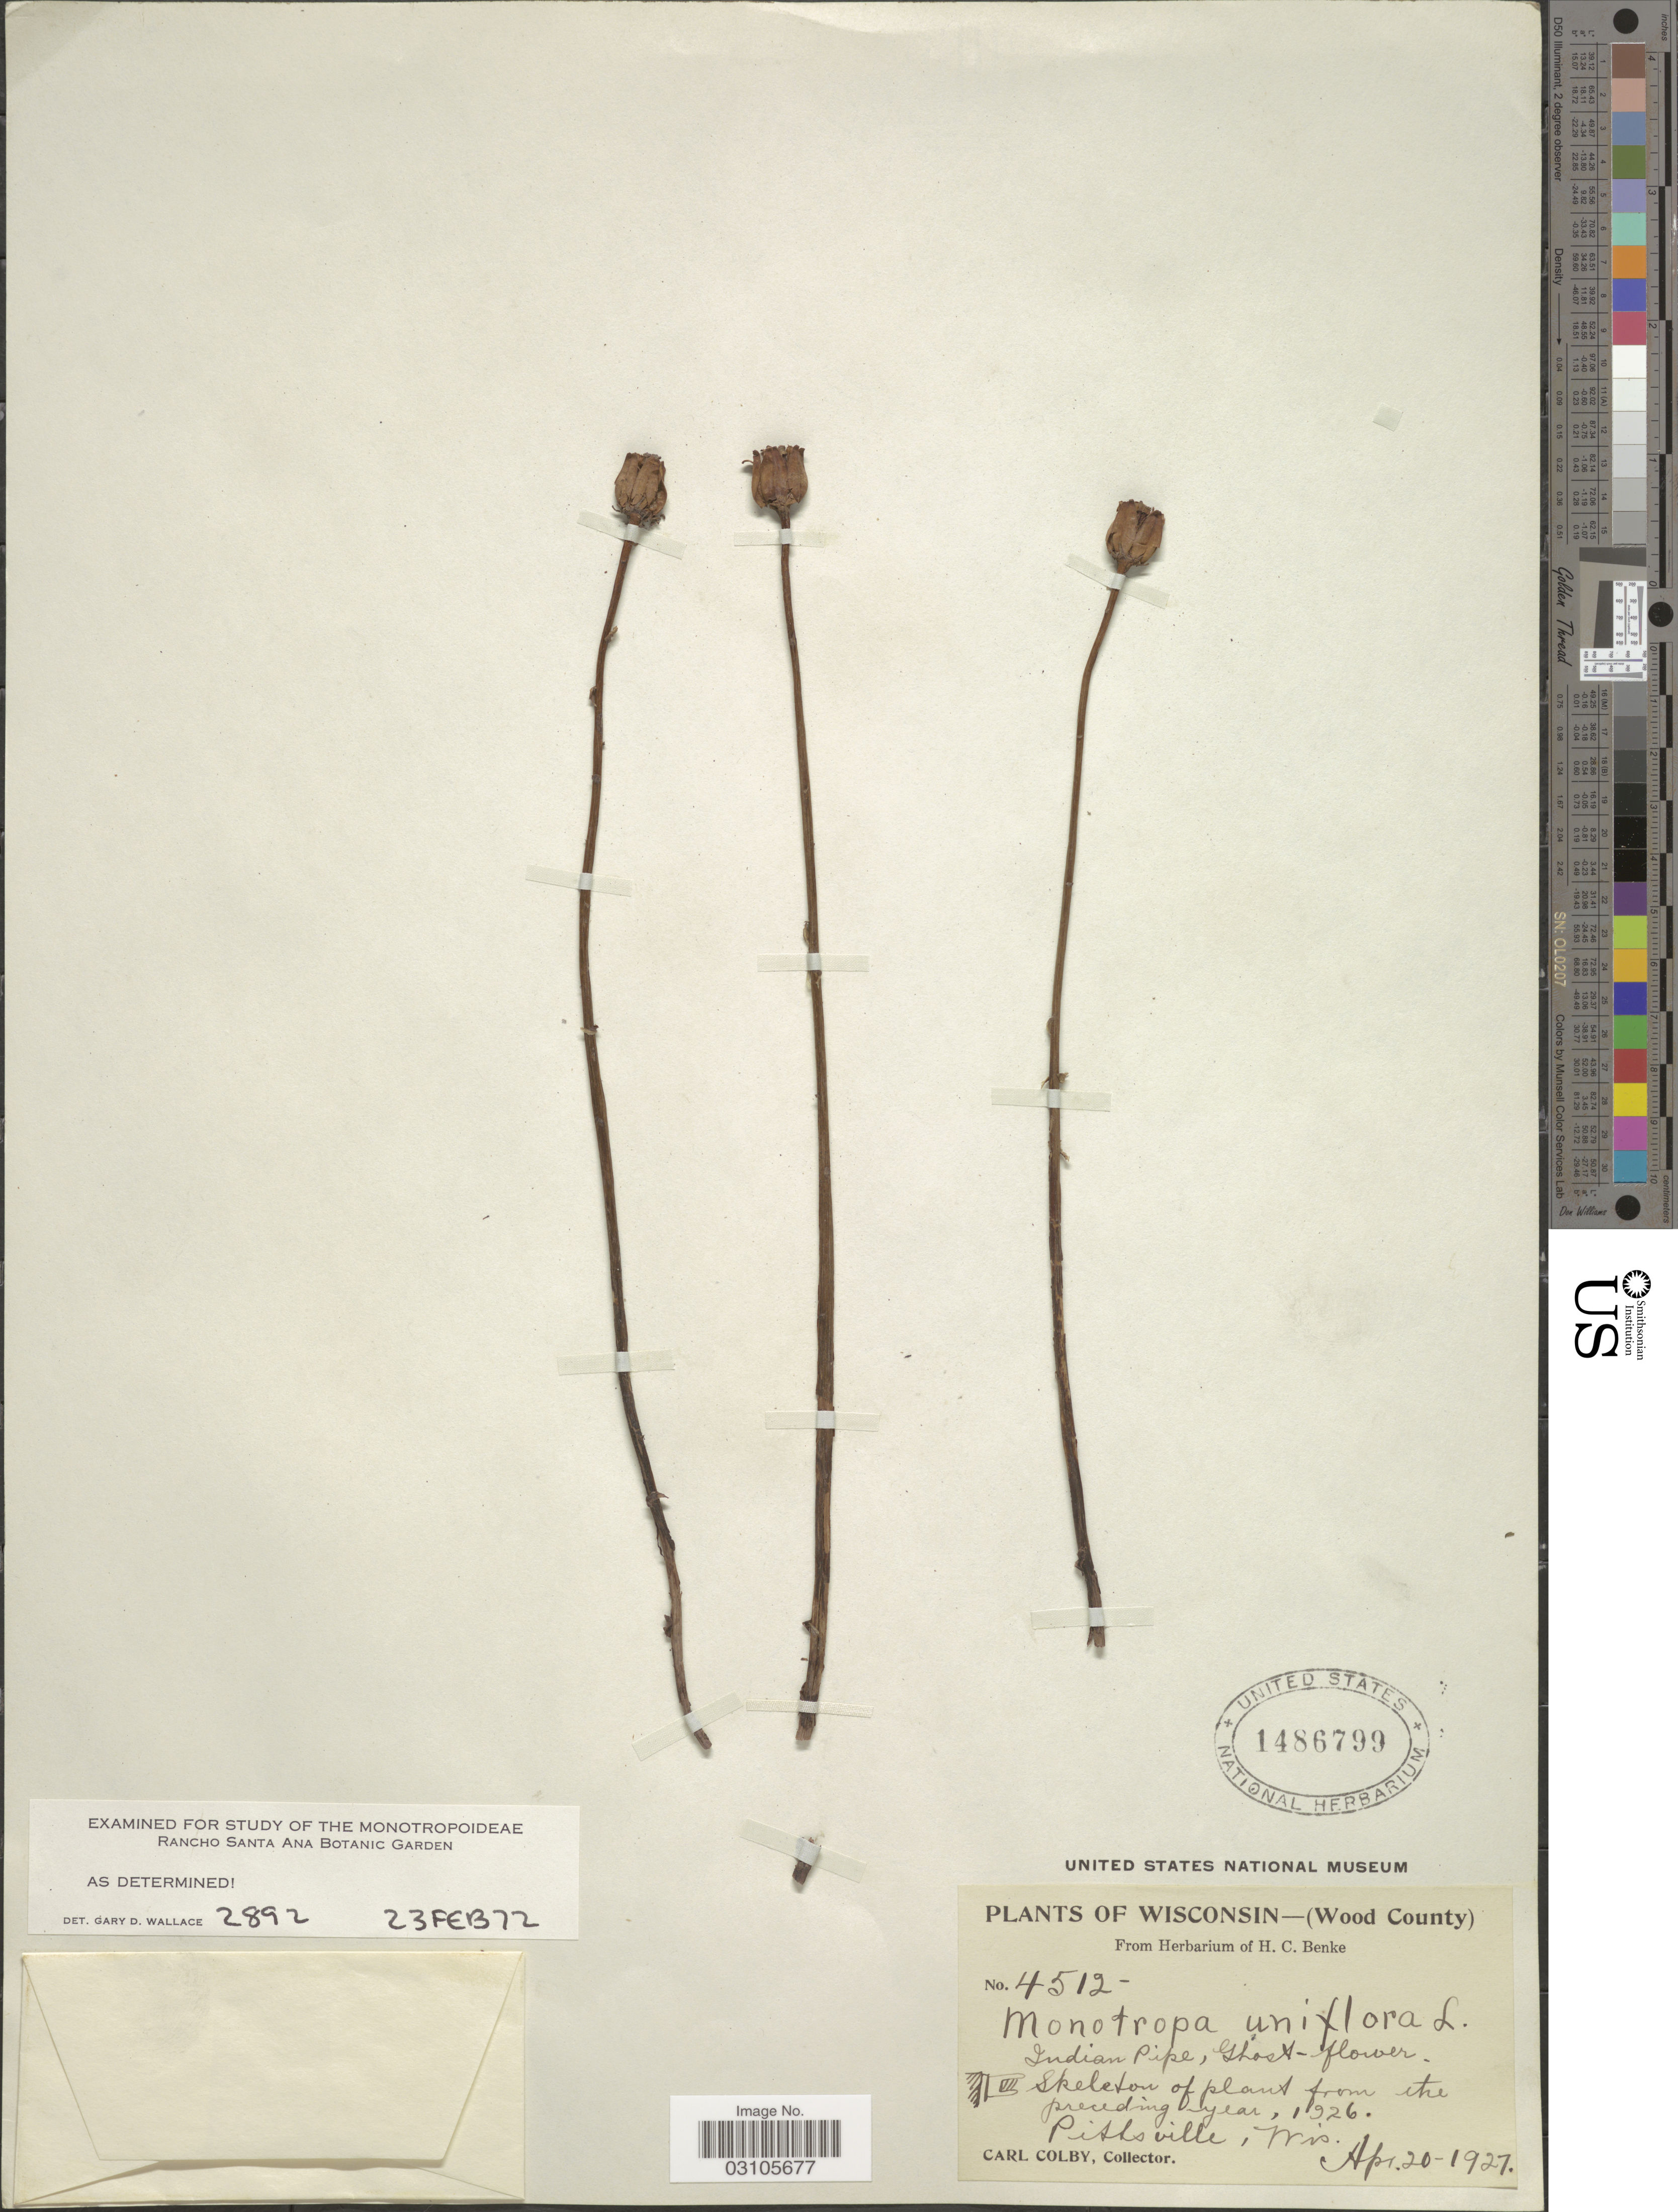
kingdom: Plantae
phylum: Tracheophyta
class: Magnoliopsida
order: Ericales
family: Ericaceae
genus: Monotropa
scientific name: Monotropa uniflora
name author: L.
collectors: C. Colby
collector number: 4512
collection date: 1927-04-20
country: United States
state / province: Wisconsin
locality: Wisconsin - (Wood County). Pittsville.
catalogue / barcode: US 1486799